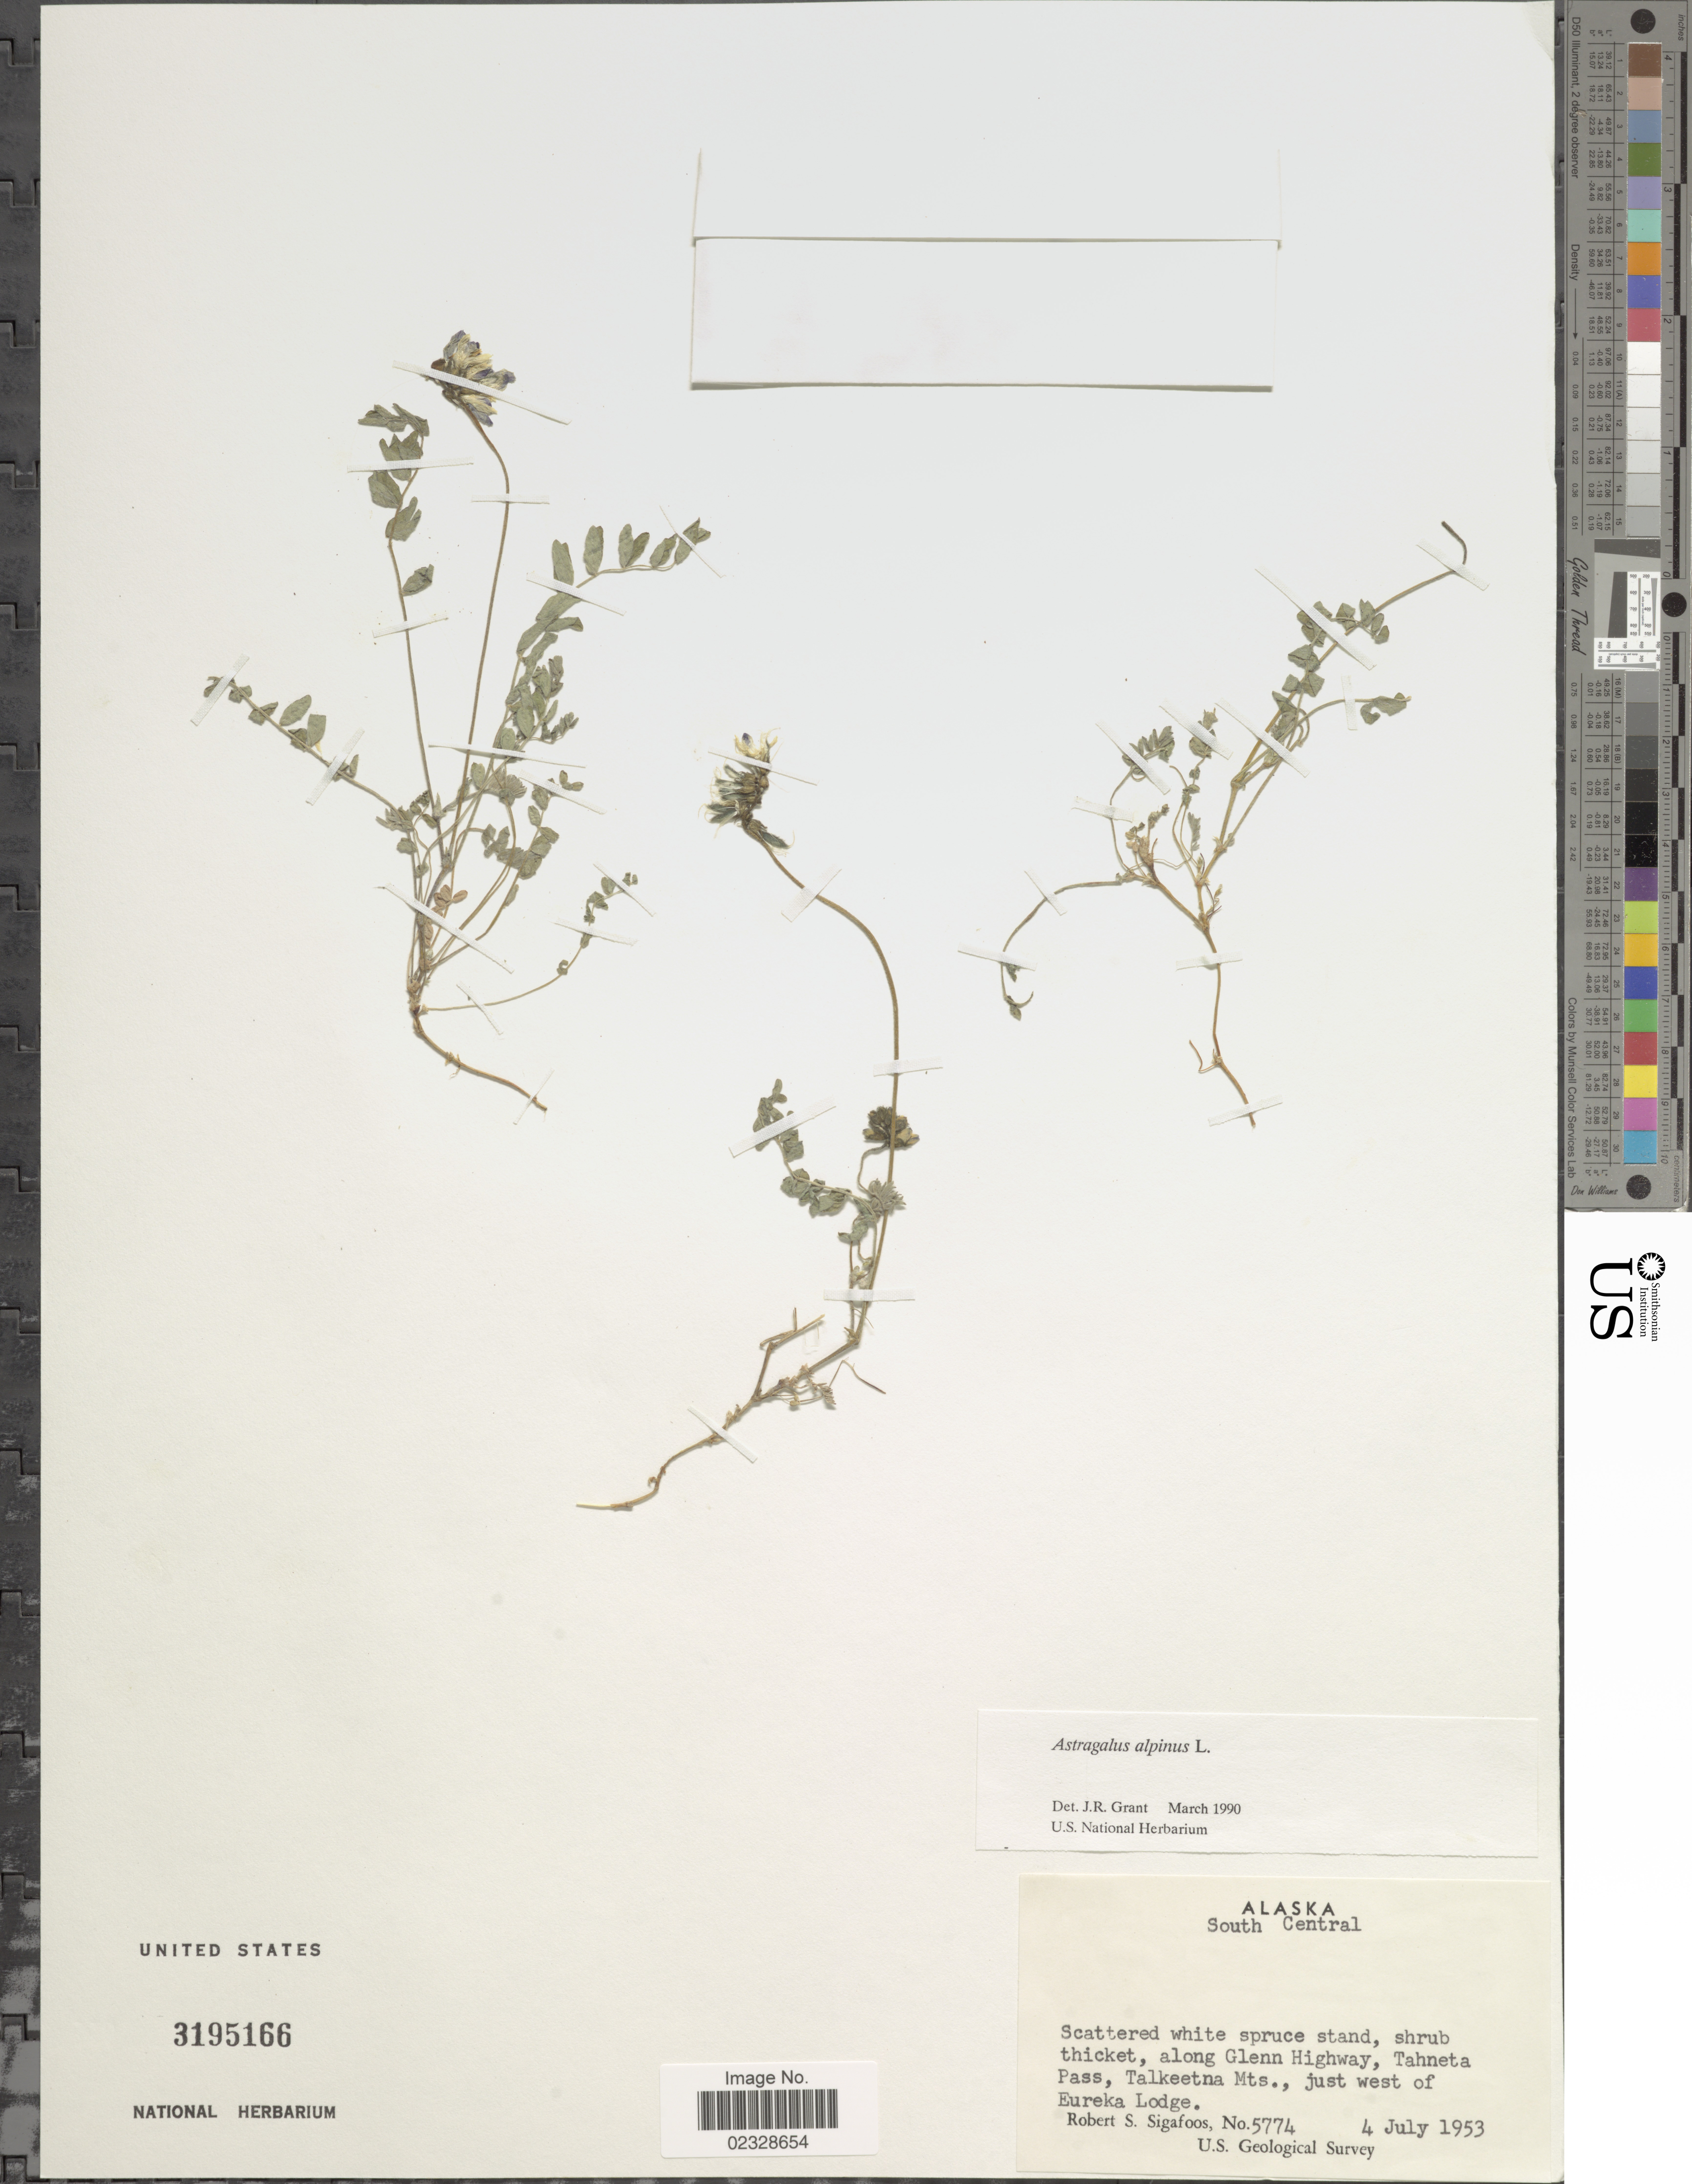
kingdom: Plantae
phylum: Tracheophyta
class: Magnoliopsida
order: Fabales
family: Fabaceae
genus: Astragalus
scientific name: Astragalus alpinus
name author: L.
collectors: R. Sigafoos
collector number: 5774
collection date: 1953-07-04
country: United States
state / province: Alaska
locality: South Central. Along Glenn Highway, Tahneta Pass, Talkeetna Mts., just west of Eureka Lodge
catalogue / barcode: US 3195166